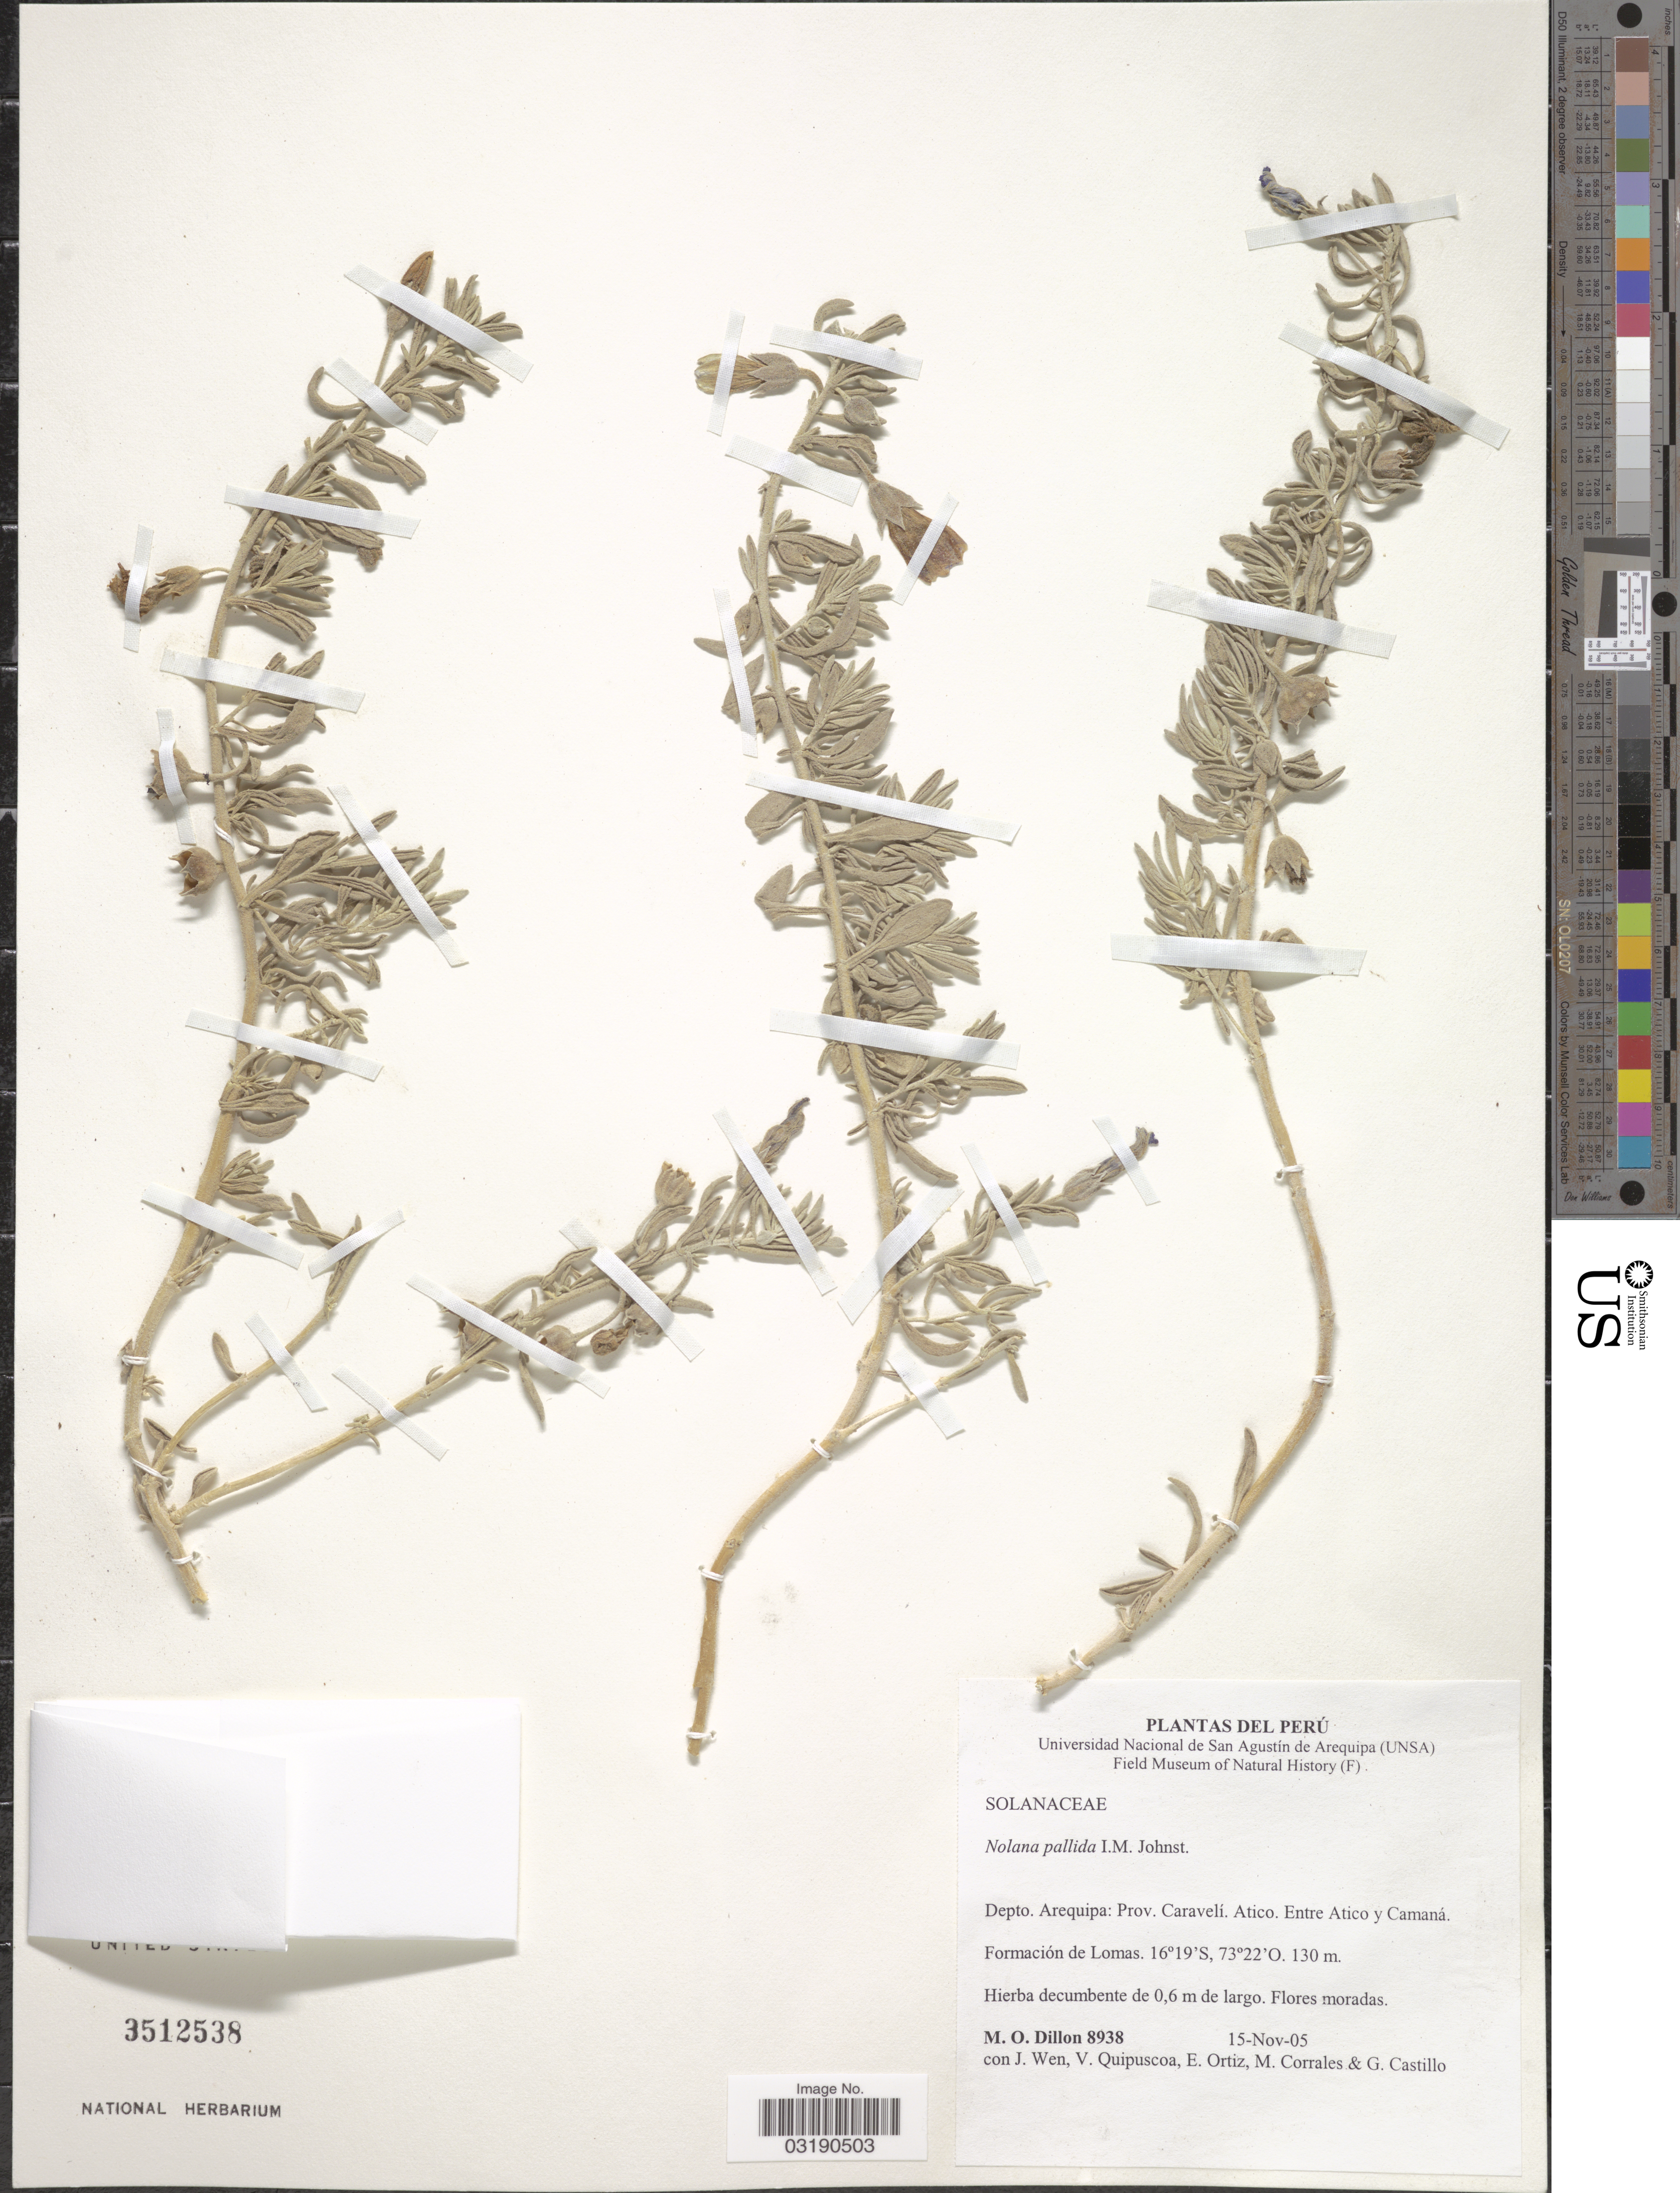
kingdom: Plantae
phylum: Tracheophyta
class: Magnoliopsida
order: Solanales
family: Solanaceae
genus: Nolana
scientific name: Nolana cerrateana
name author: Ferreyra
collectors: M. O. Dillon, J. Wen, V. Quipuscoa, E. Ortiz & et al.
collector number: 8938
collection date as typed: Transcribed d/m/y: 15/11/5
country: Peru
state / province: Arequipa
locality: Depto. Arequipa: Prov. Caravelí. Atico. Entre Atico y Camaná. Formación de Lomas.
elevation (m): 130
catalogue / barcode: US 3512538